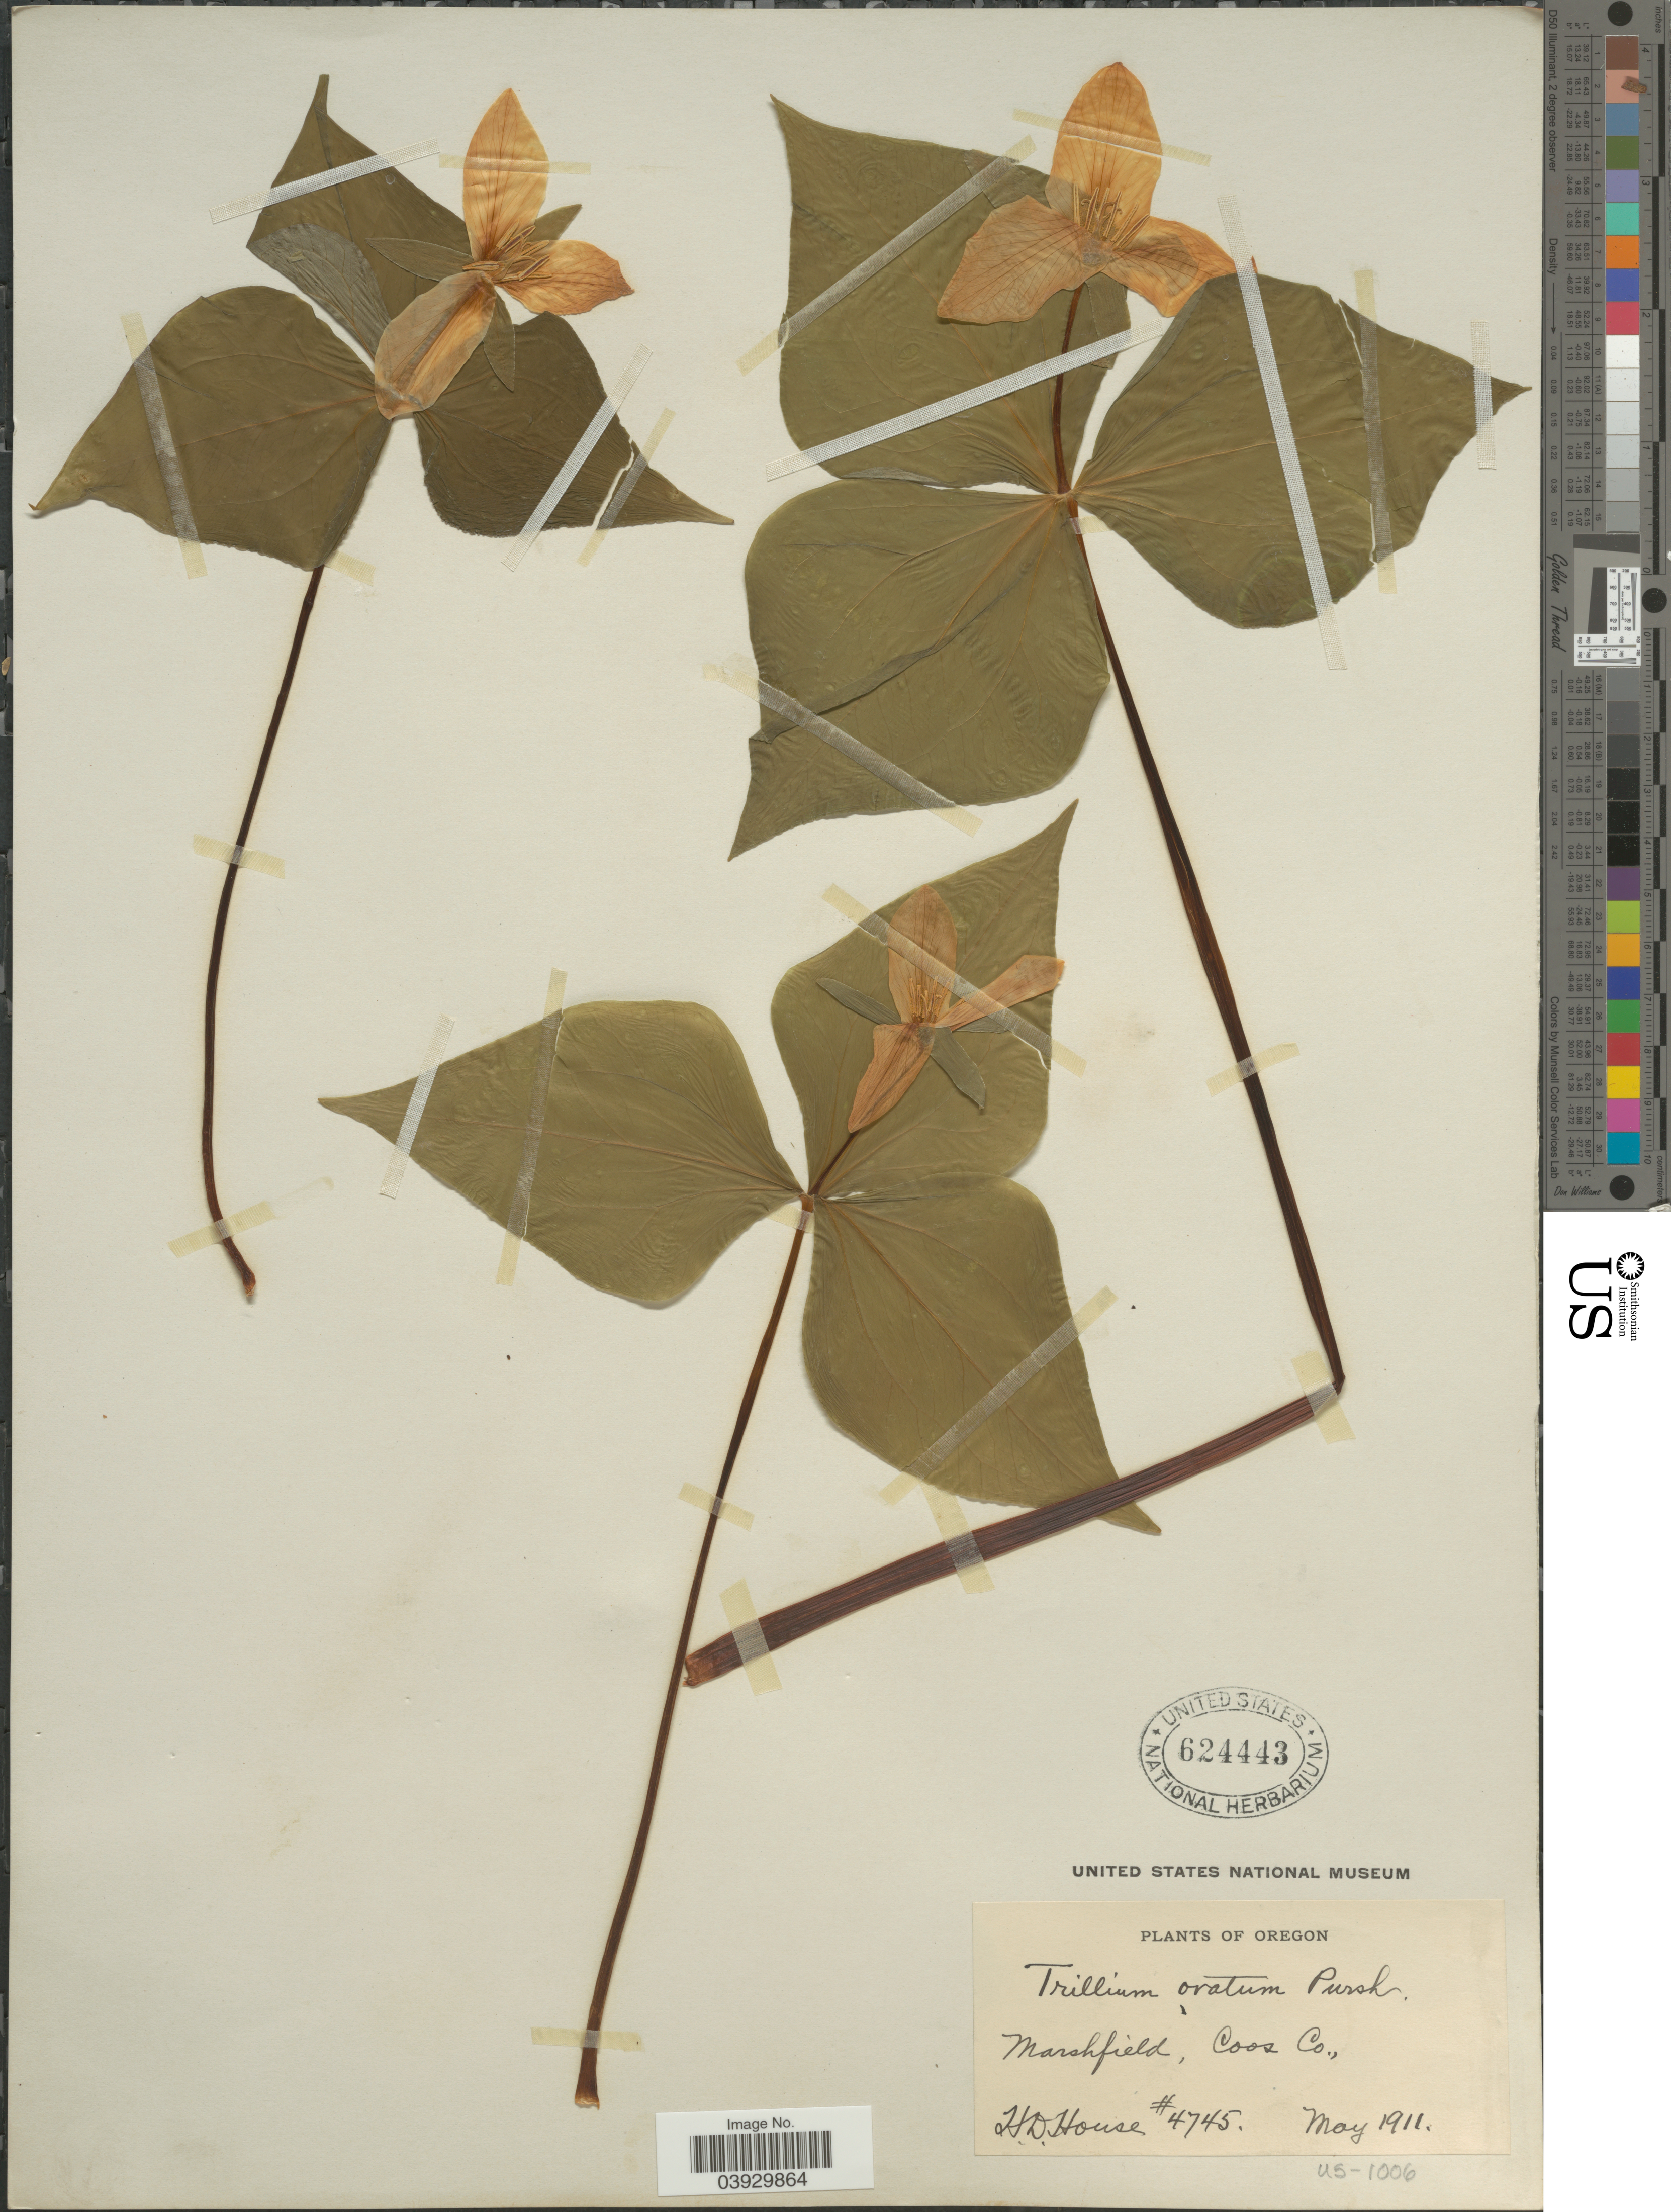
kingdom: Plantae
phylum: Tracheophyta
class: Liliopsida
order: Liliales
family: Melanthiaceae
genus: Trillium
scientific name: Trillium ovatum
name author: Pursh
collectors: H. D. House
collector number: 4745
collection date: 1911-05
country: United States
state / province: Oregon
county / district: Coos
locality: Marshfield, Coos Co.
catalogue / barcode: US 624443